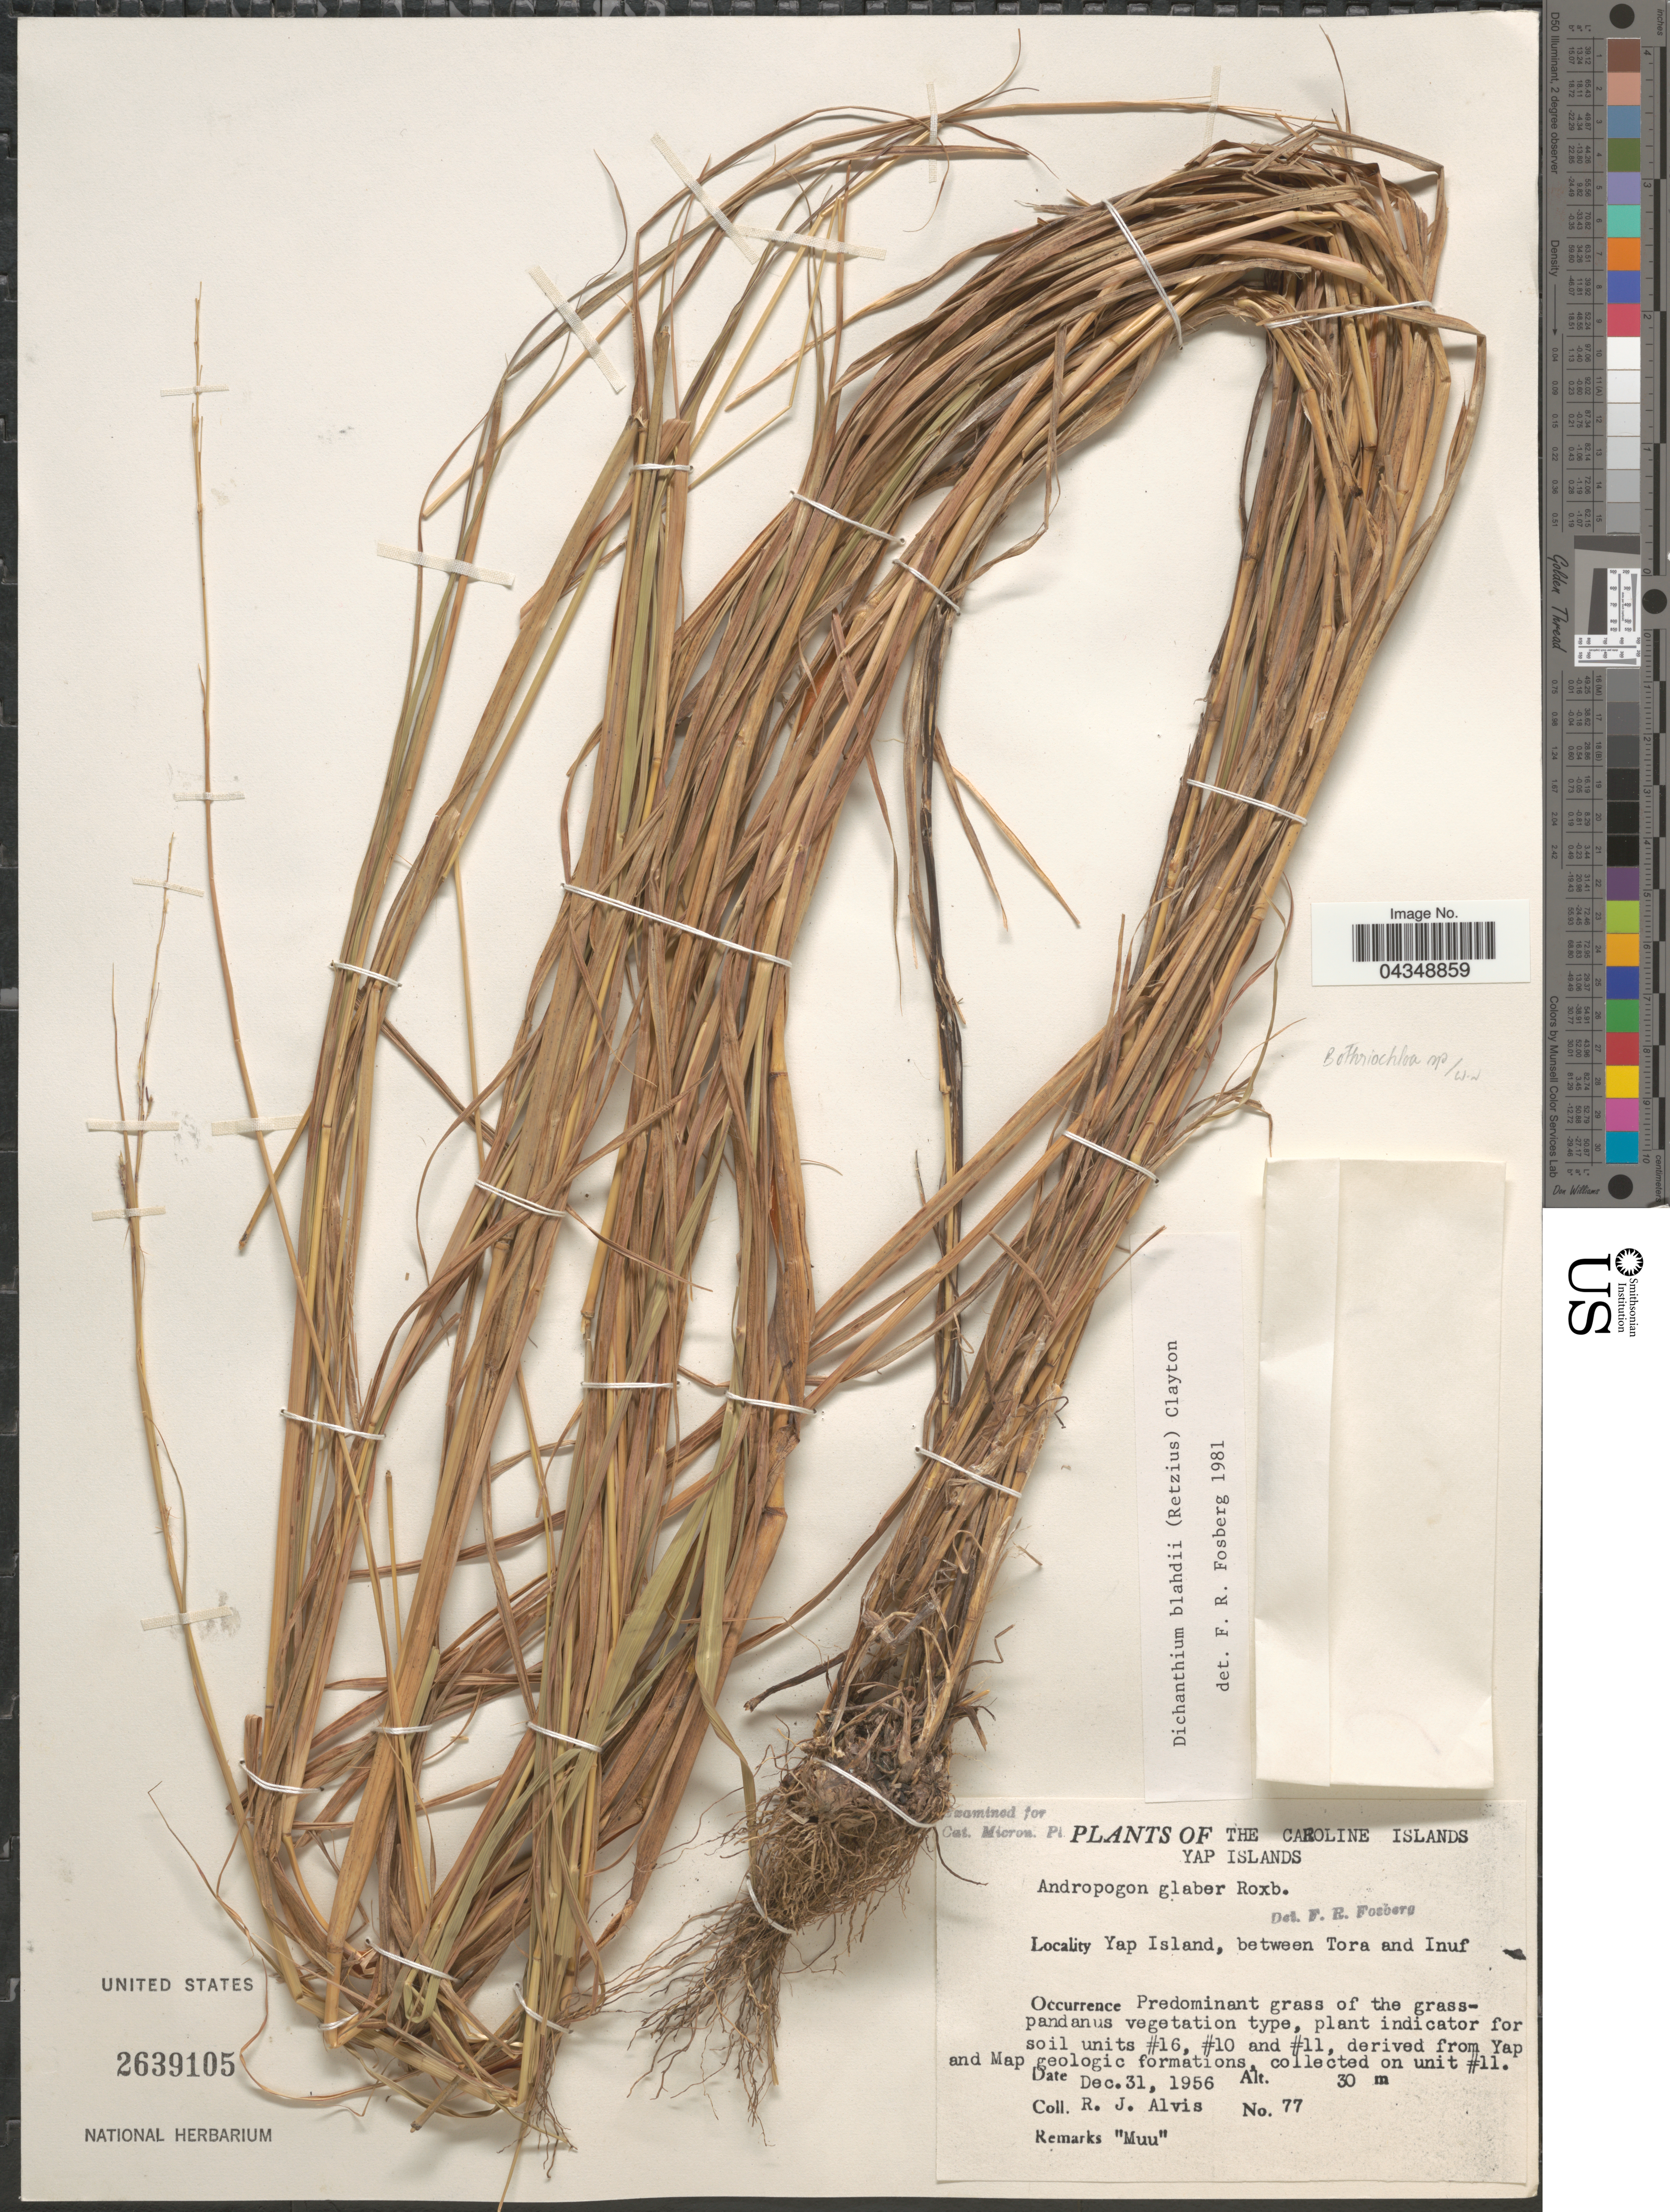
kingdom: Plantae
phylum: Tracheophyta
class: Liliopsida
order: Poales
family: Poaceae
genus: Bothriochloa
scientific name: Bothriochloa bladhii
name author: (Retz.) S.T. Blake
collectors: R. Alvis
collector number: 77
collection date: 1956-12-31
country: Micronesia, Federated States of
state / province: Yap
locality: The Caroline Islands. Yap Islands. Yap Island, between Tora and Inuf.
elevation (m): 30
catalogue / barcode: US 2639105